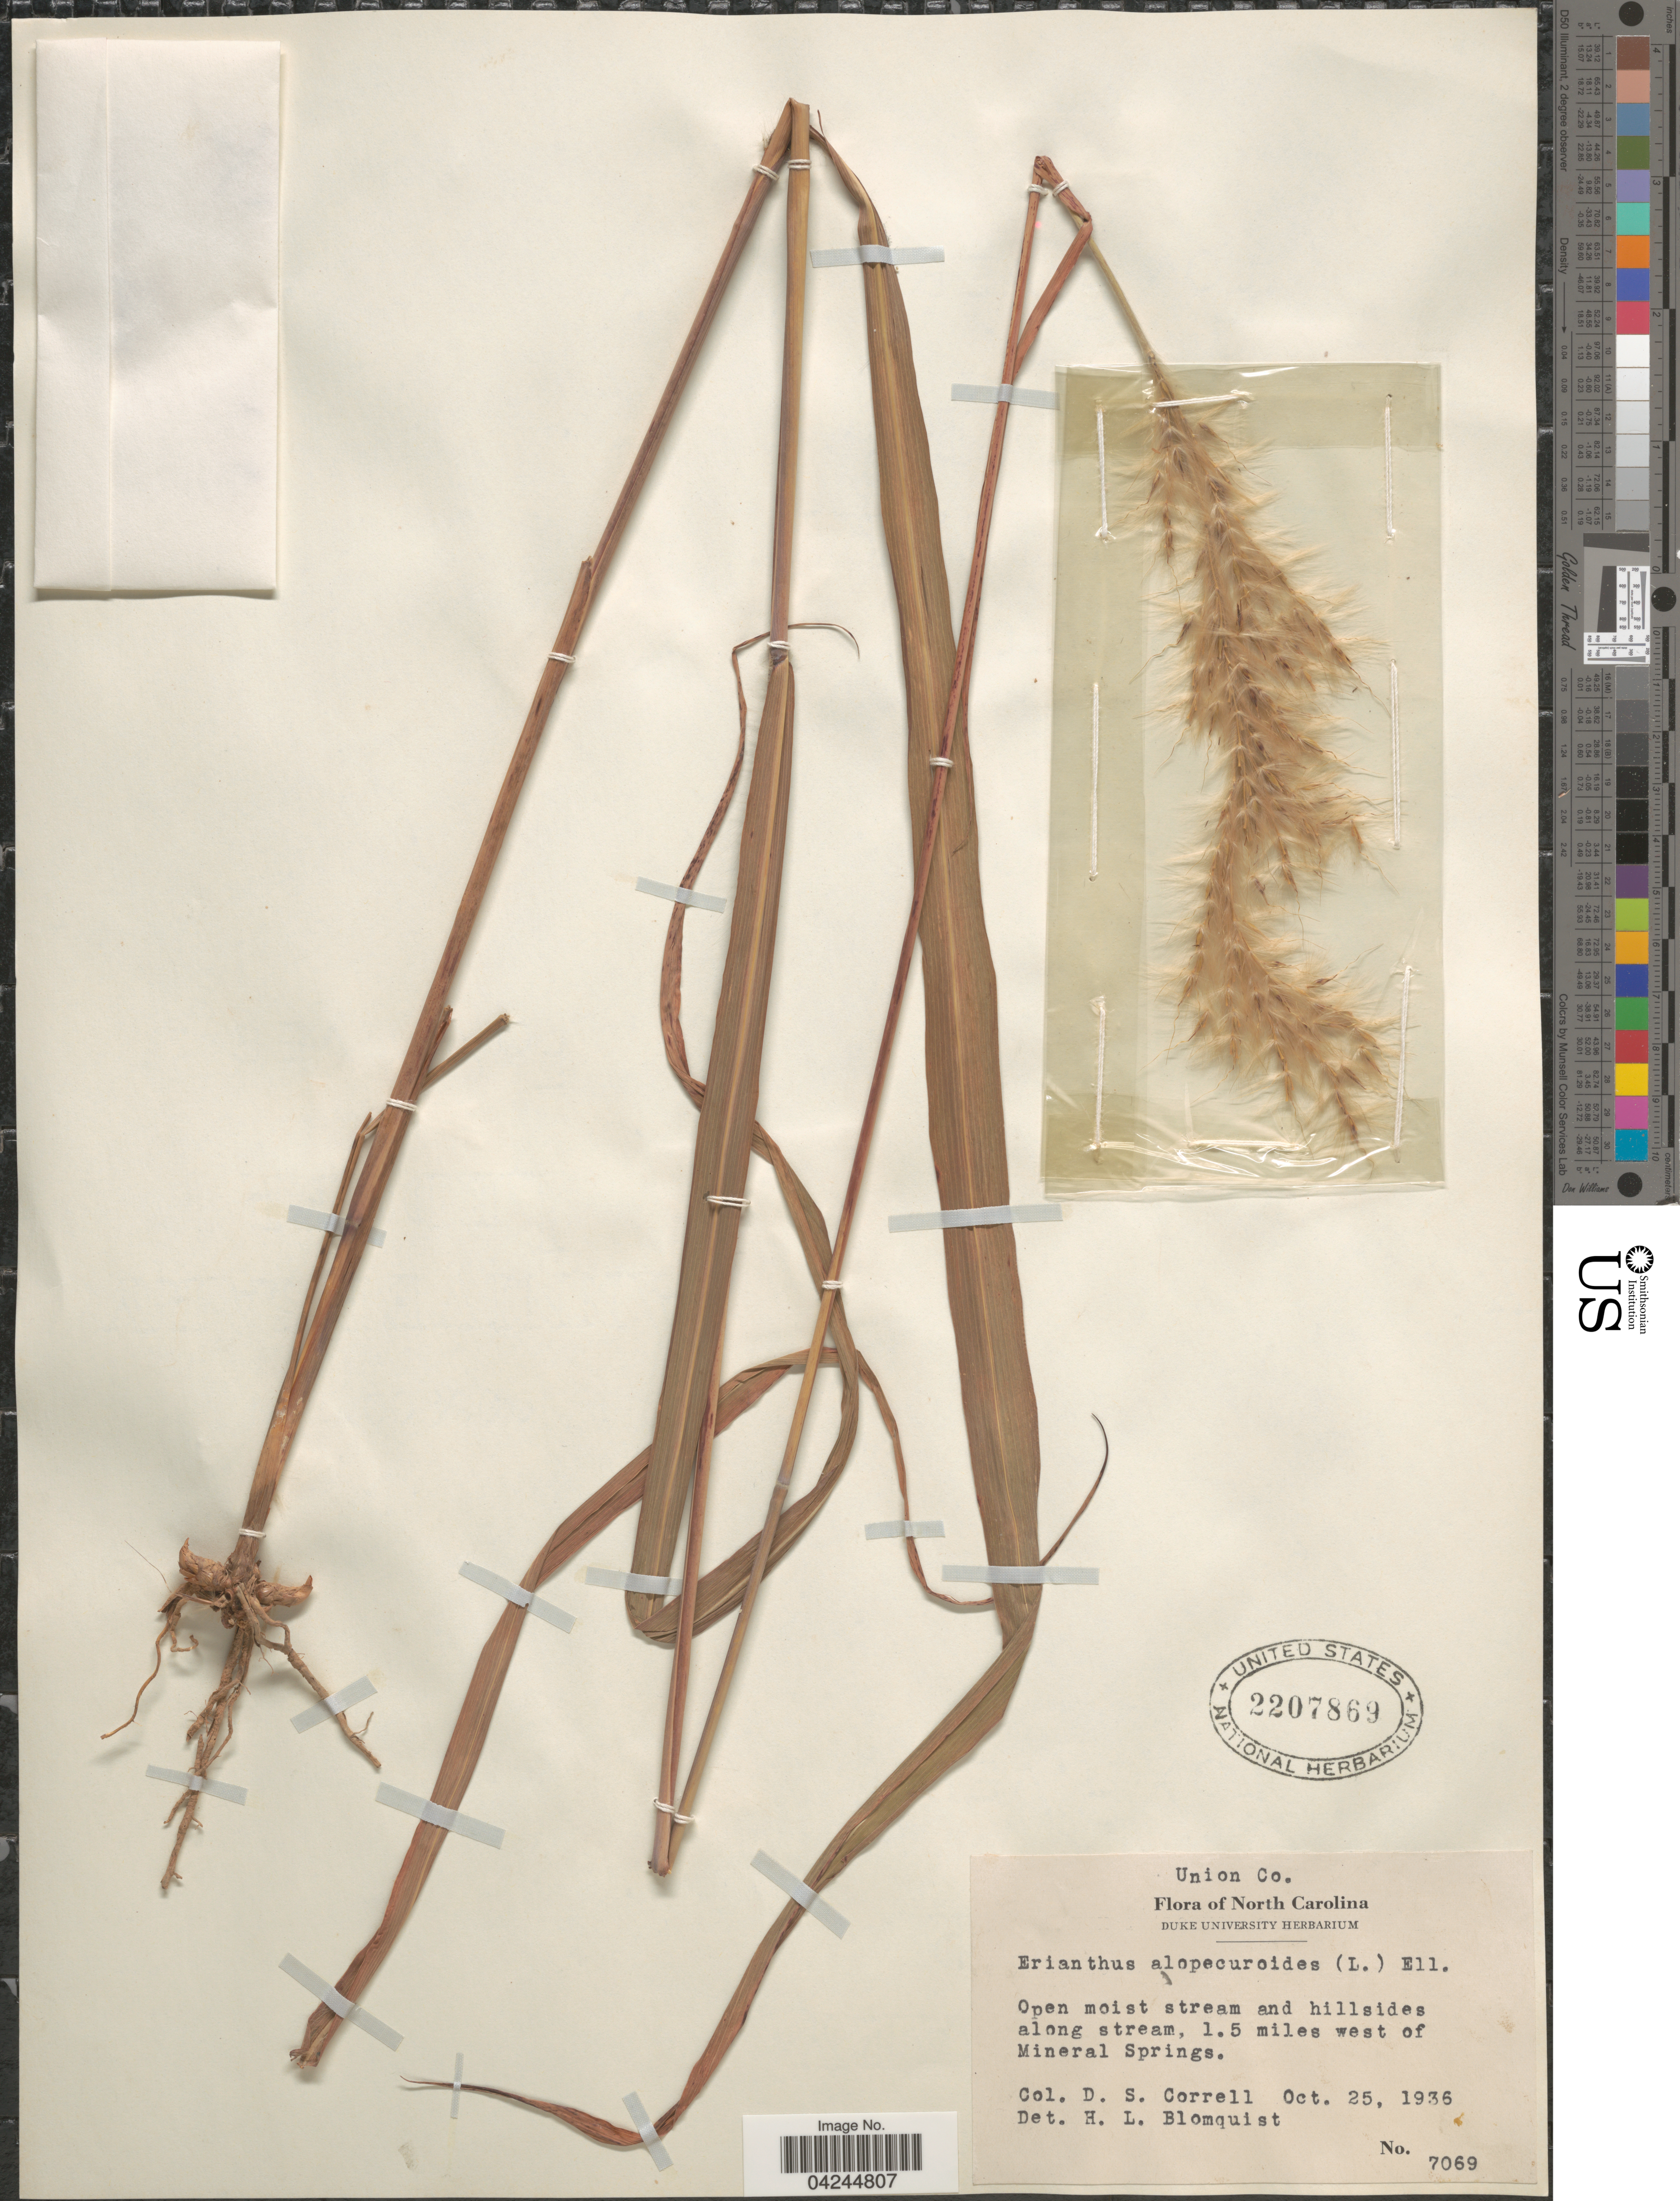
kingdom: Plantae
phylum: Tracheophyta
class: Liliopsida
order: Poales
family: Poaceae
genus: Erianthus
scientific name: Erianthus alopecuroides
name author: Elliott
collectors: D. S. Correll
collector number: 7069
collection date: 1936-10-25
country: United States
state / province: North Carolina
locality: Union Co. Open moist stream and hillsides along stream, 1.5 miles west of Mineral Springs.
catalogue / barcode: US 2207869